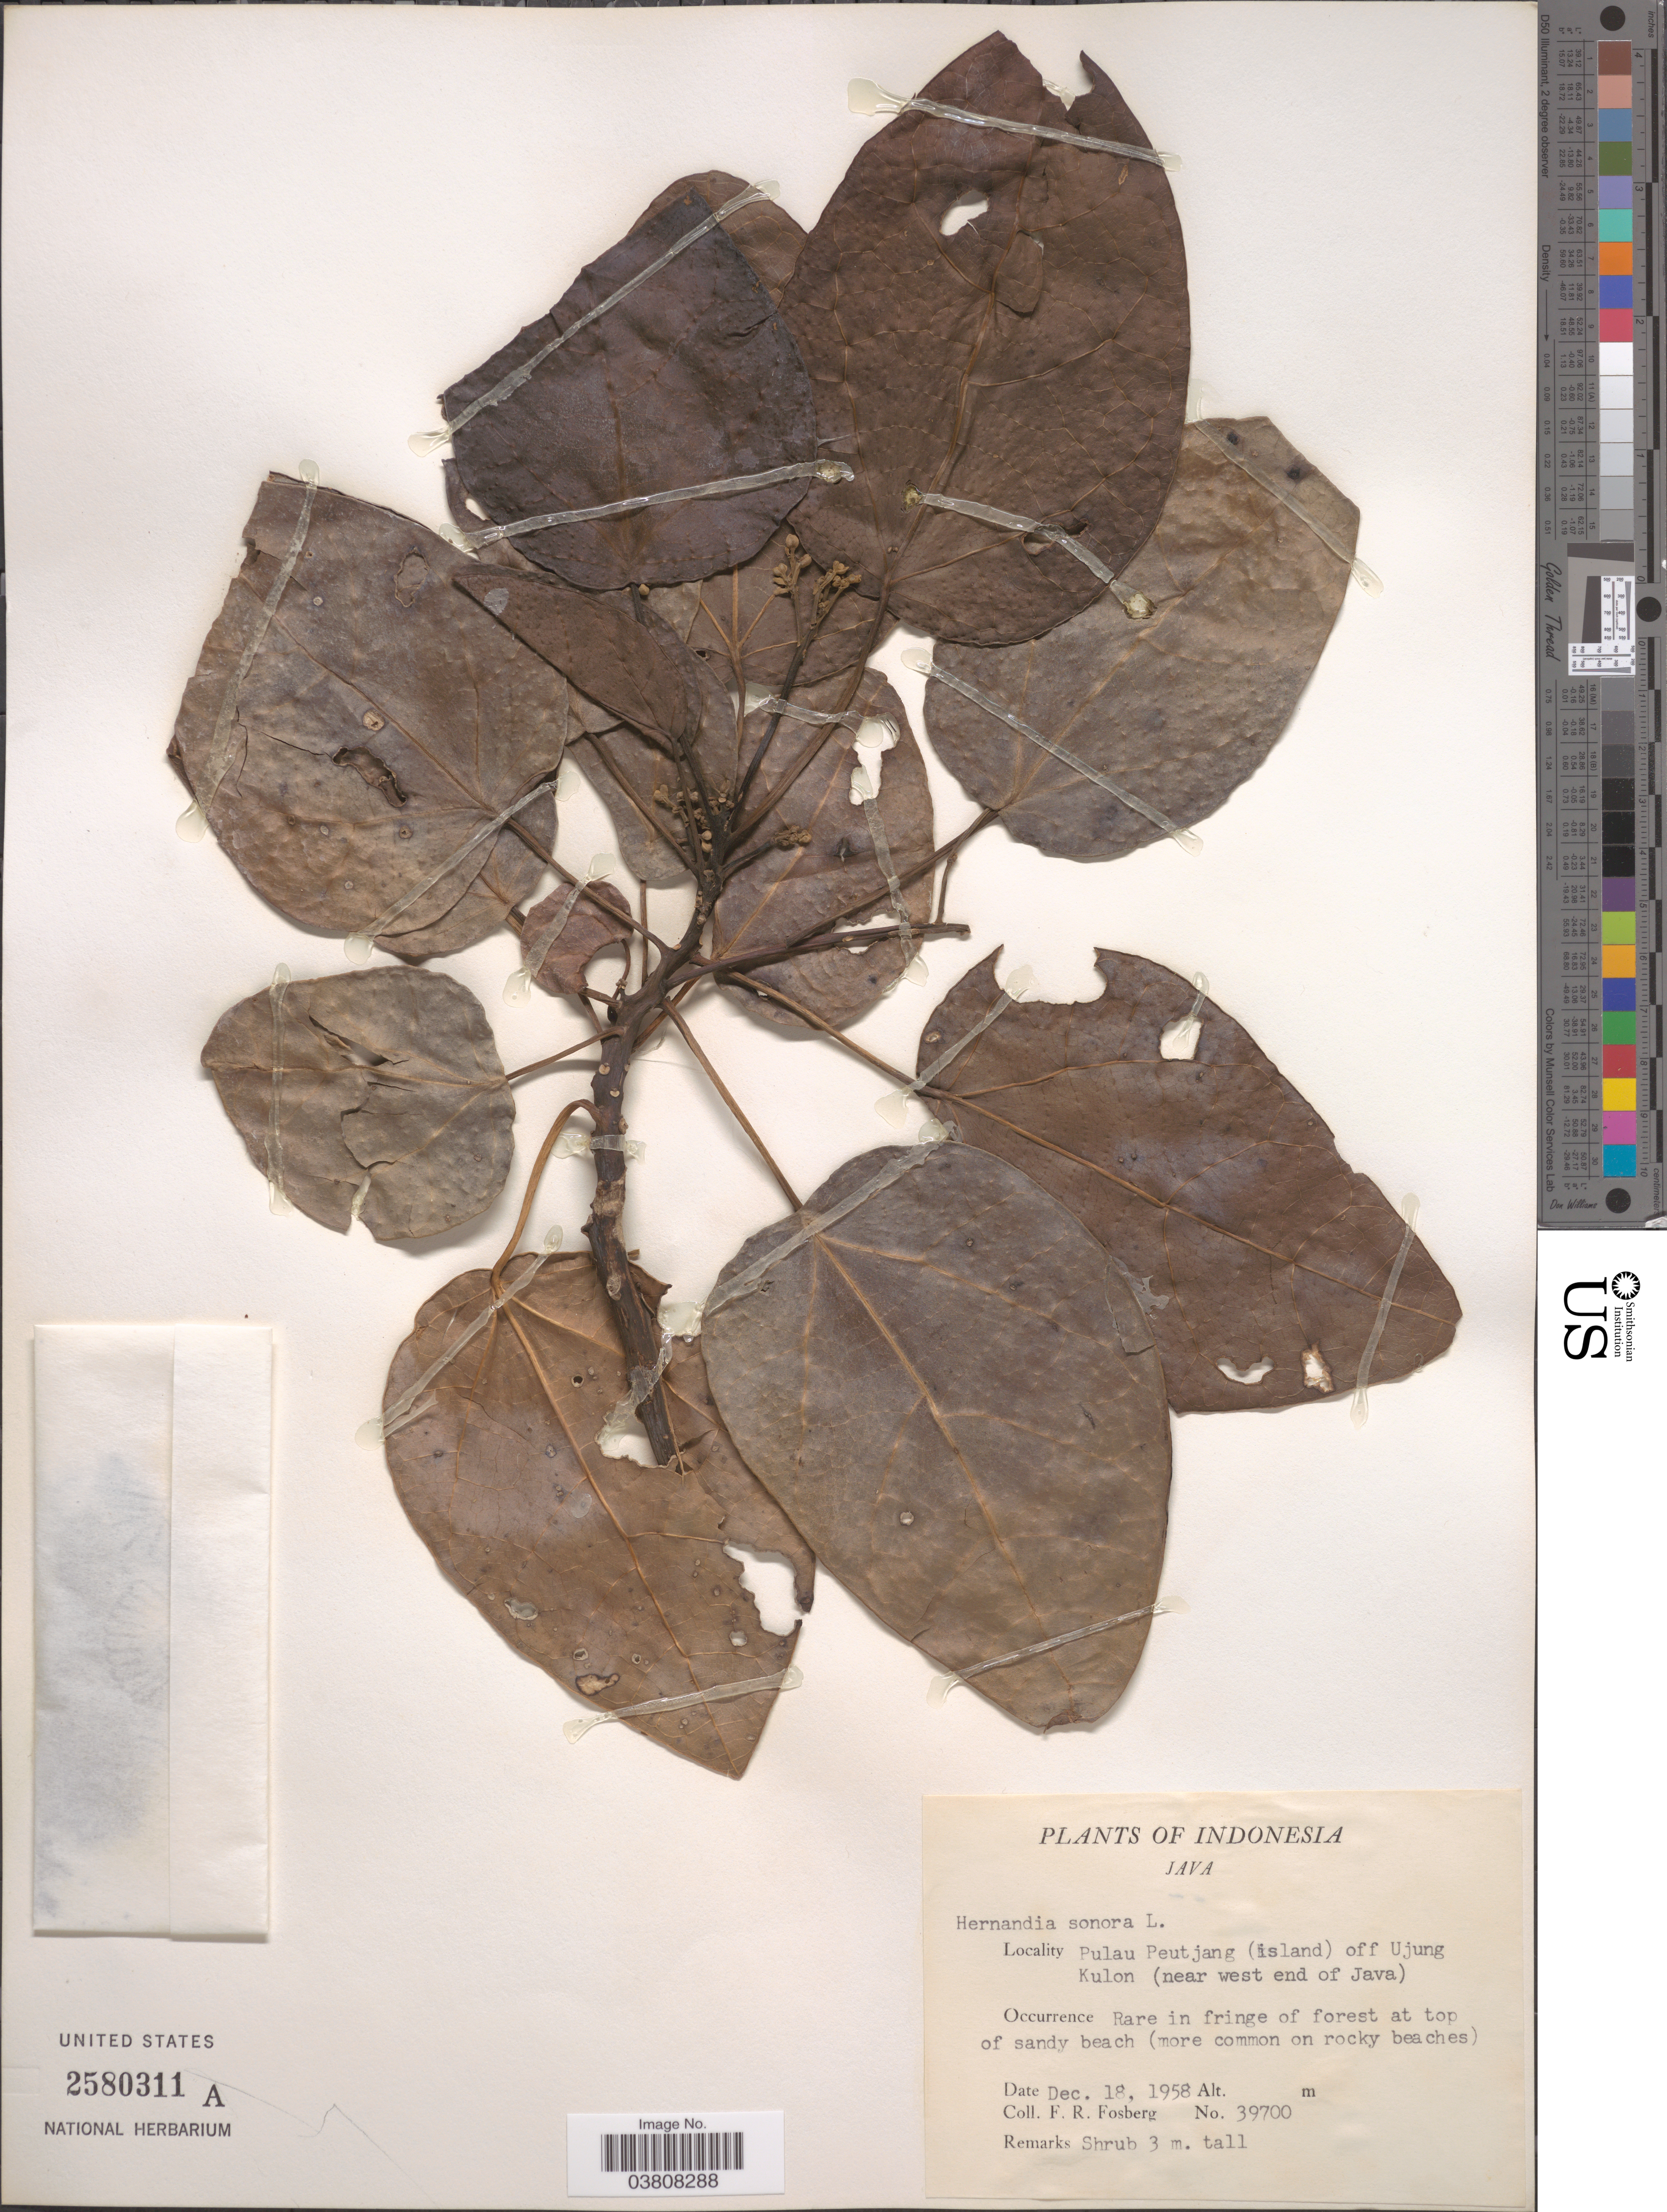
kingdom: Plantae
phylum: Tracheophyta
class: Magnoliopsida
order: Laurales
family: Hernandiaceae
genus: Hernandia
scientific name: Hernandia nymphaeifolia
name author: (C. Presl) Kubitzki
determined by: Strong, Mark T., (BOT), Smithsonian Institution - National Museum of Natural History (UNITED STATES)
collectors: F. R. Fosberg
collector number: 39700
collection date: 1958-12-18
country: Indonesia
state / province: Java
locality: Pulau Peutjang (island) off Ujung Kulon (near west end of Java).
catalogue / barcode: US 2580311A